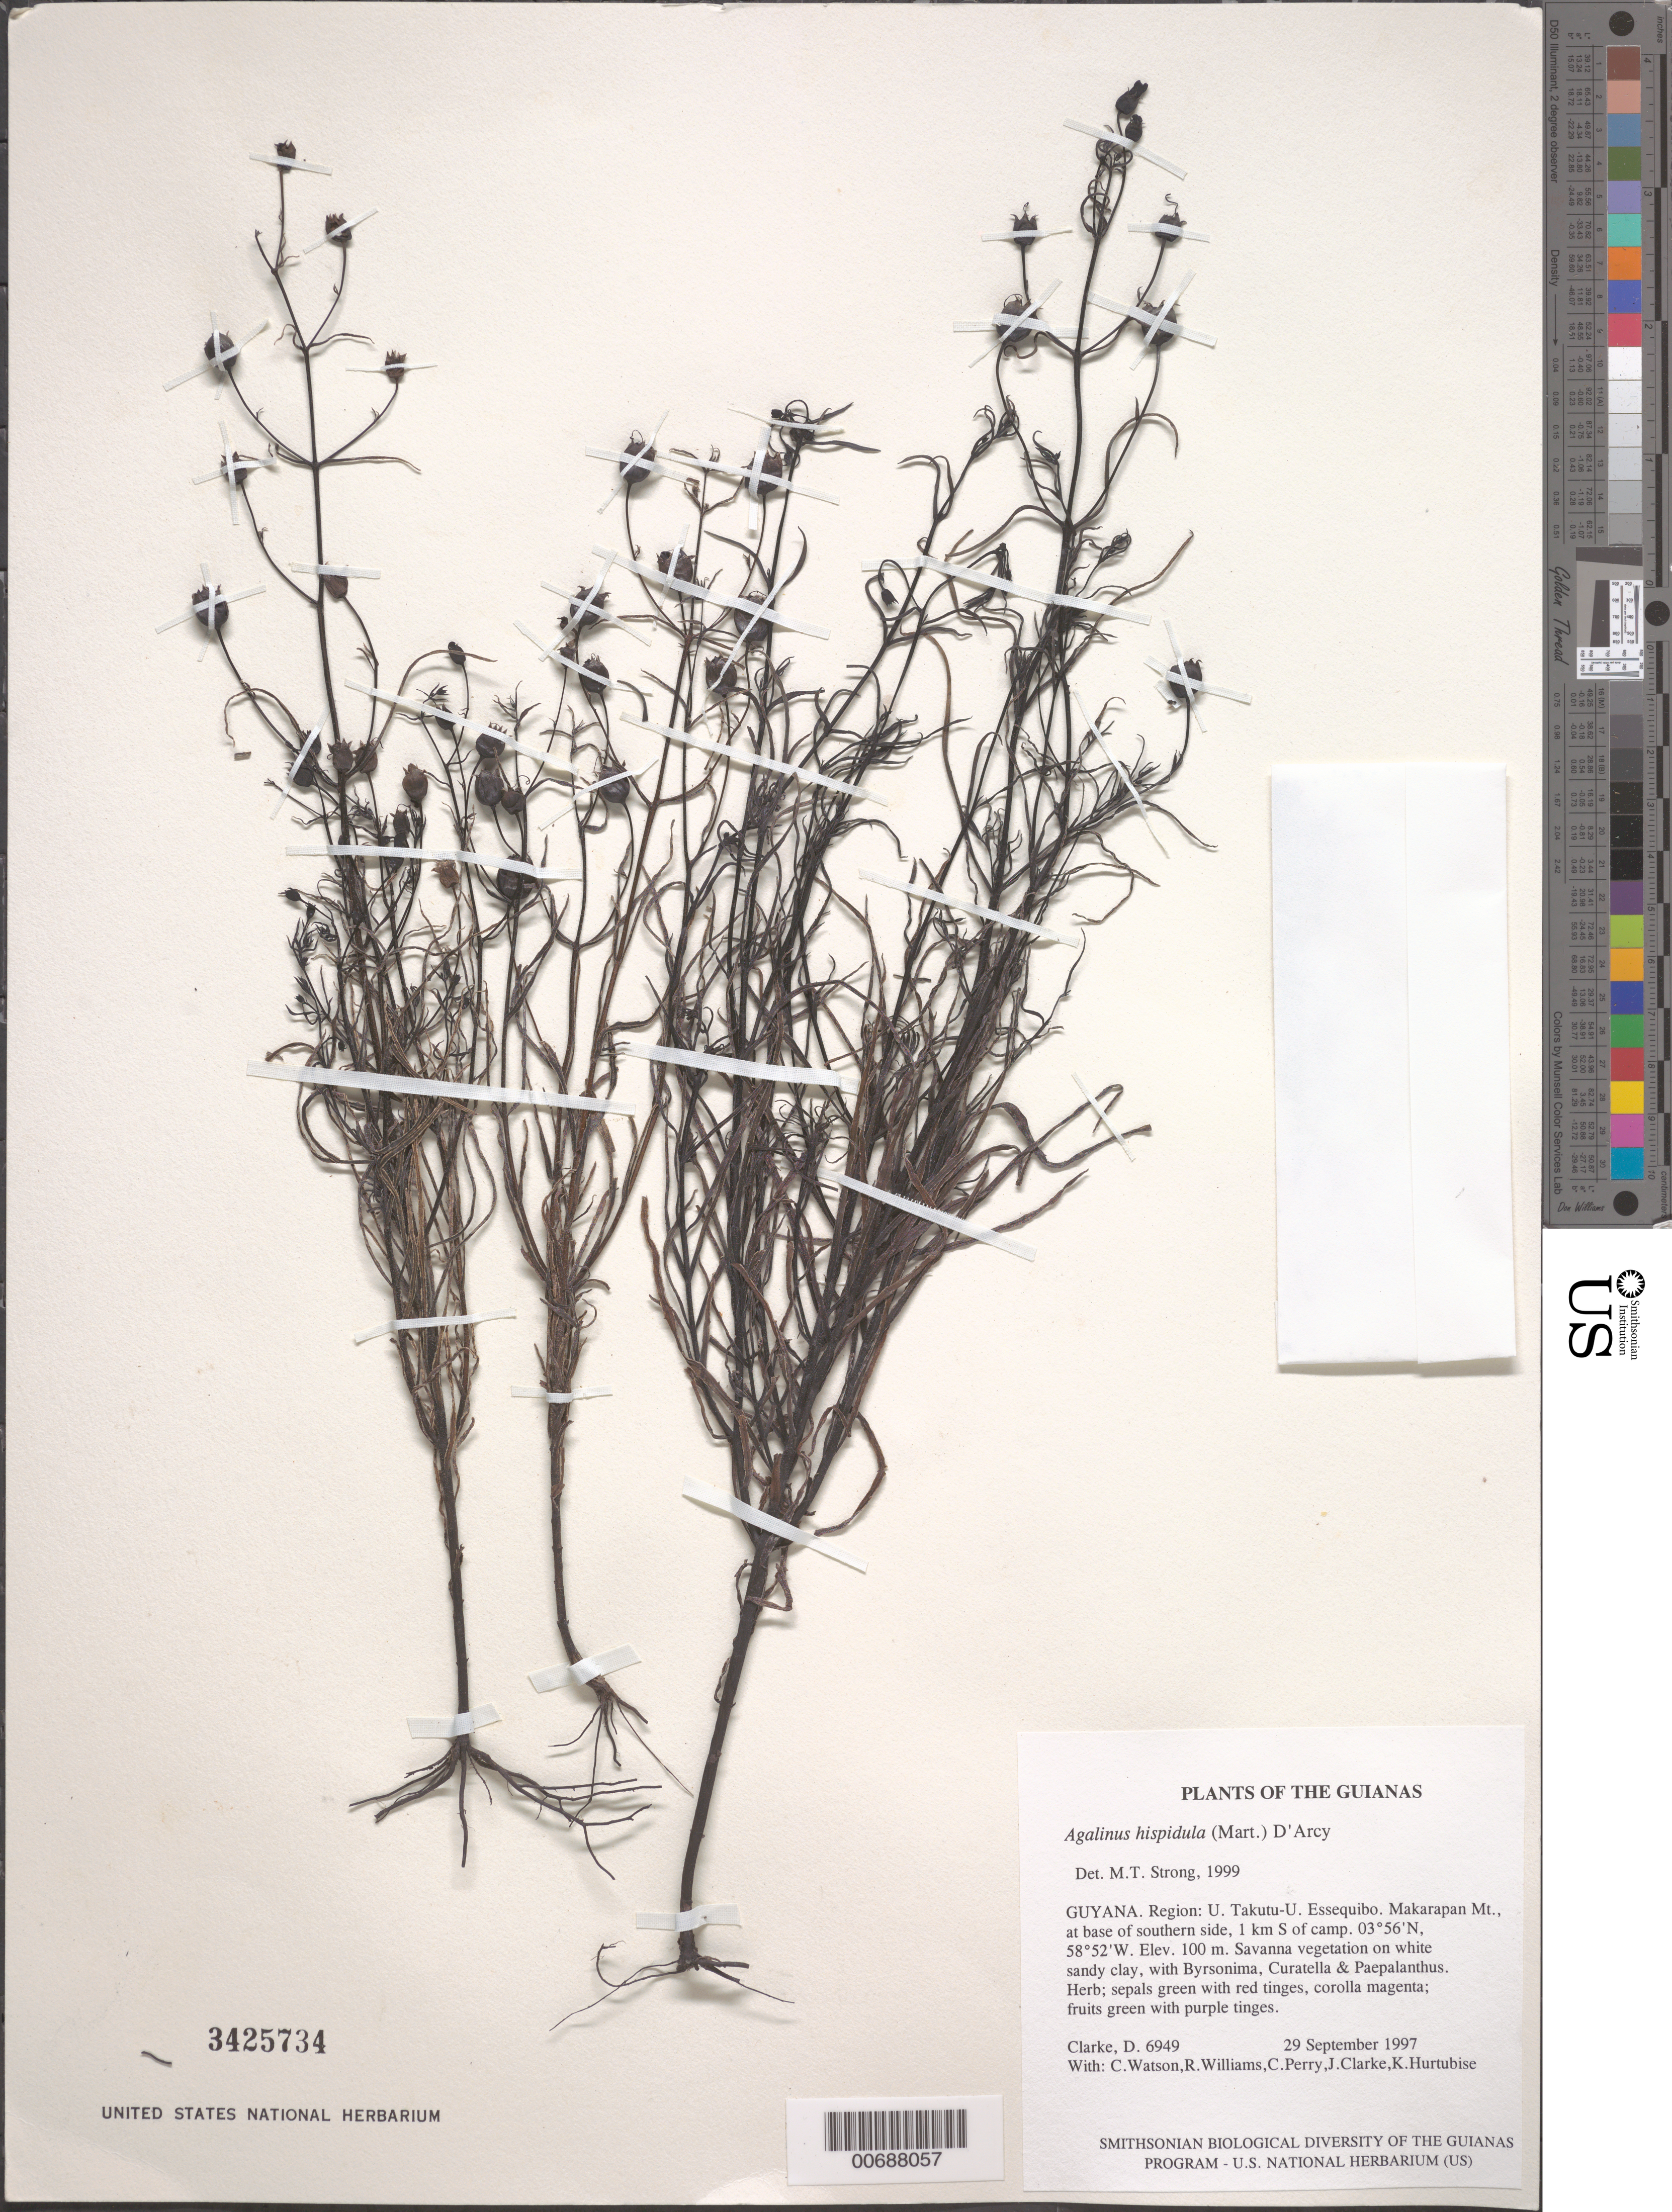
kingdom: Plantae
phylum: Tracheophyta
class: Magnoliopsida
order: Lamiales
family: Orobanchaceae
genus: Agalinis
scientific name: Agalinis hispidula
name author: (Mart.) D'Arcy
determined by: Strong, M. T., (US), Smithsonian Institution - National Museum of Natural History (UNITED STATES)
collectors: H. D. Clarke, C. Watson, R. Williams, C. Perry, J. Clarke & K. Hurtubise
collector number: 6949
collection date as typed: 29 September 1997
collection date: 1997-09-29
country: Guyana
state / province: U. Takutu-U. Essequibo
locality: Makarapan Mt., at base of southern side, 1 km S of camp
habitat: Savanna vegetation on white sandy clay, with Byrsonima, Curatella & Paepalanthus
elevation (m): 100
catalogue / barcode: US 3425734